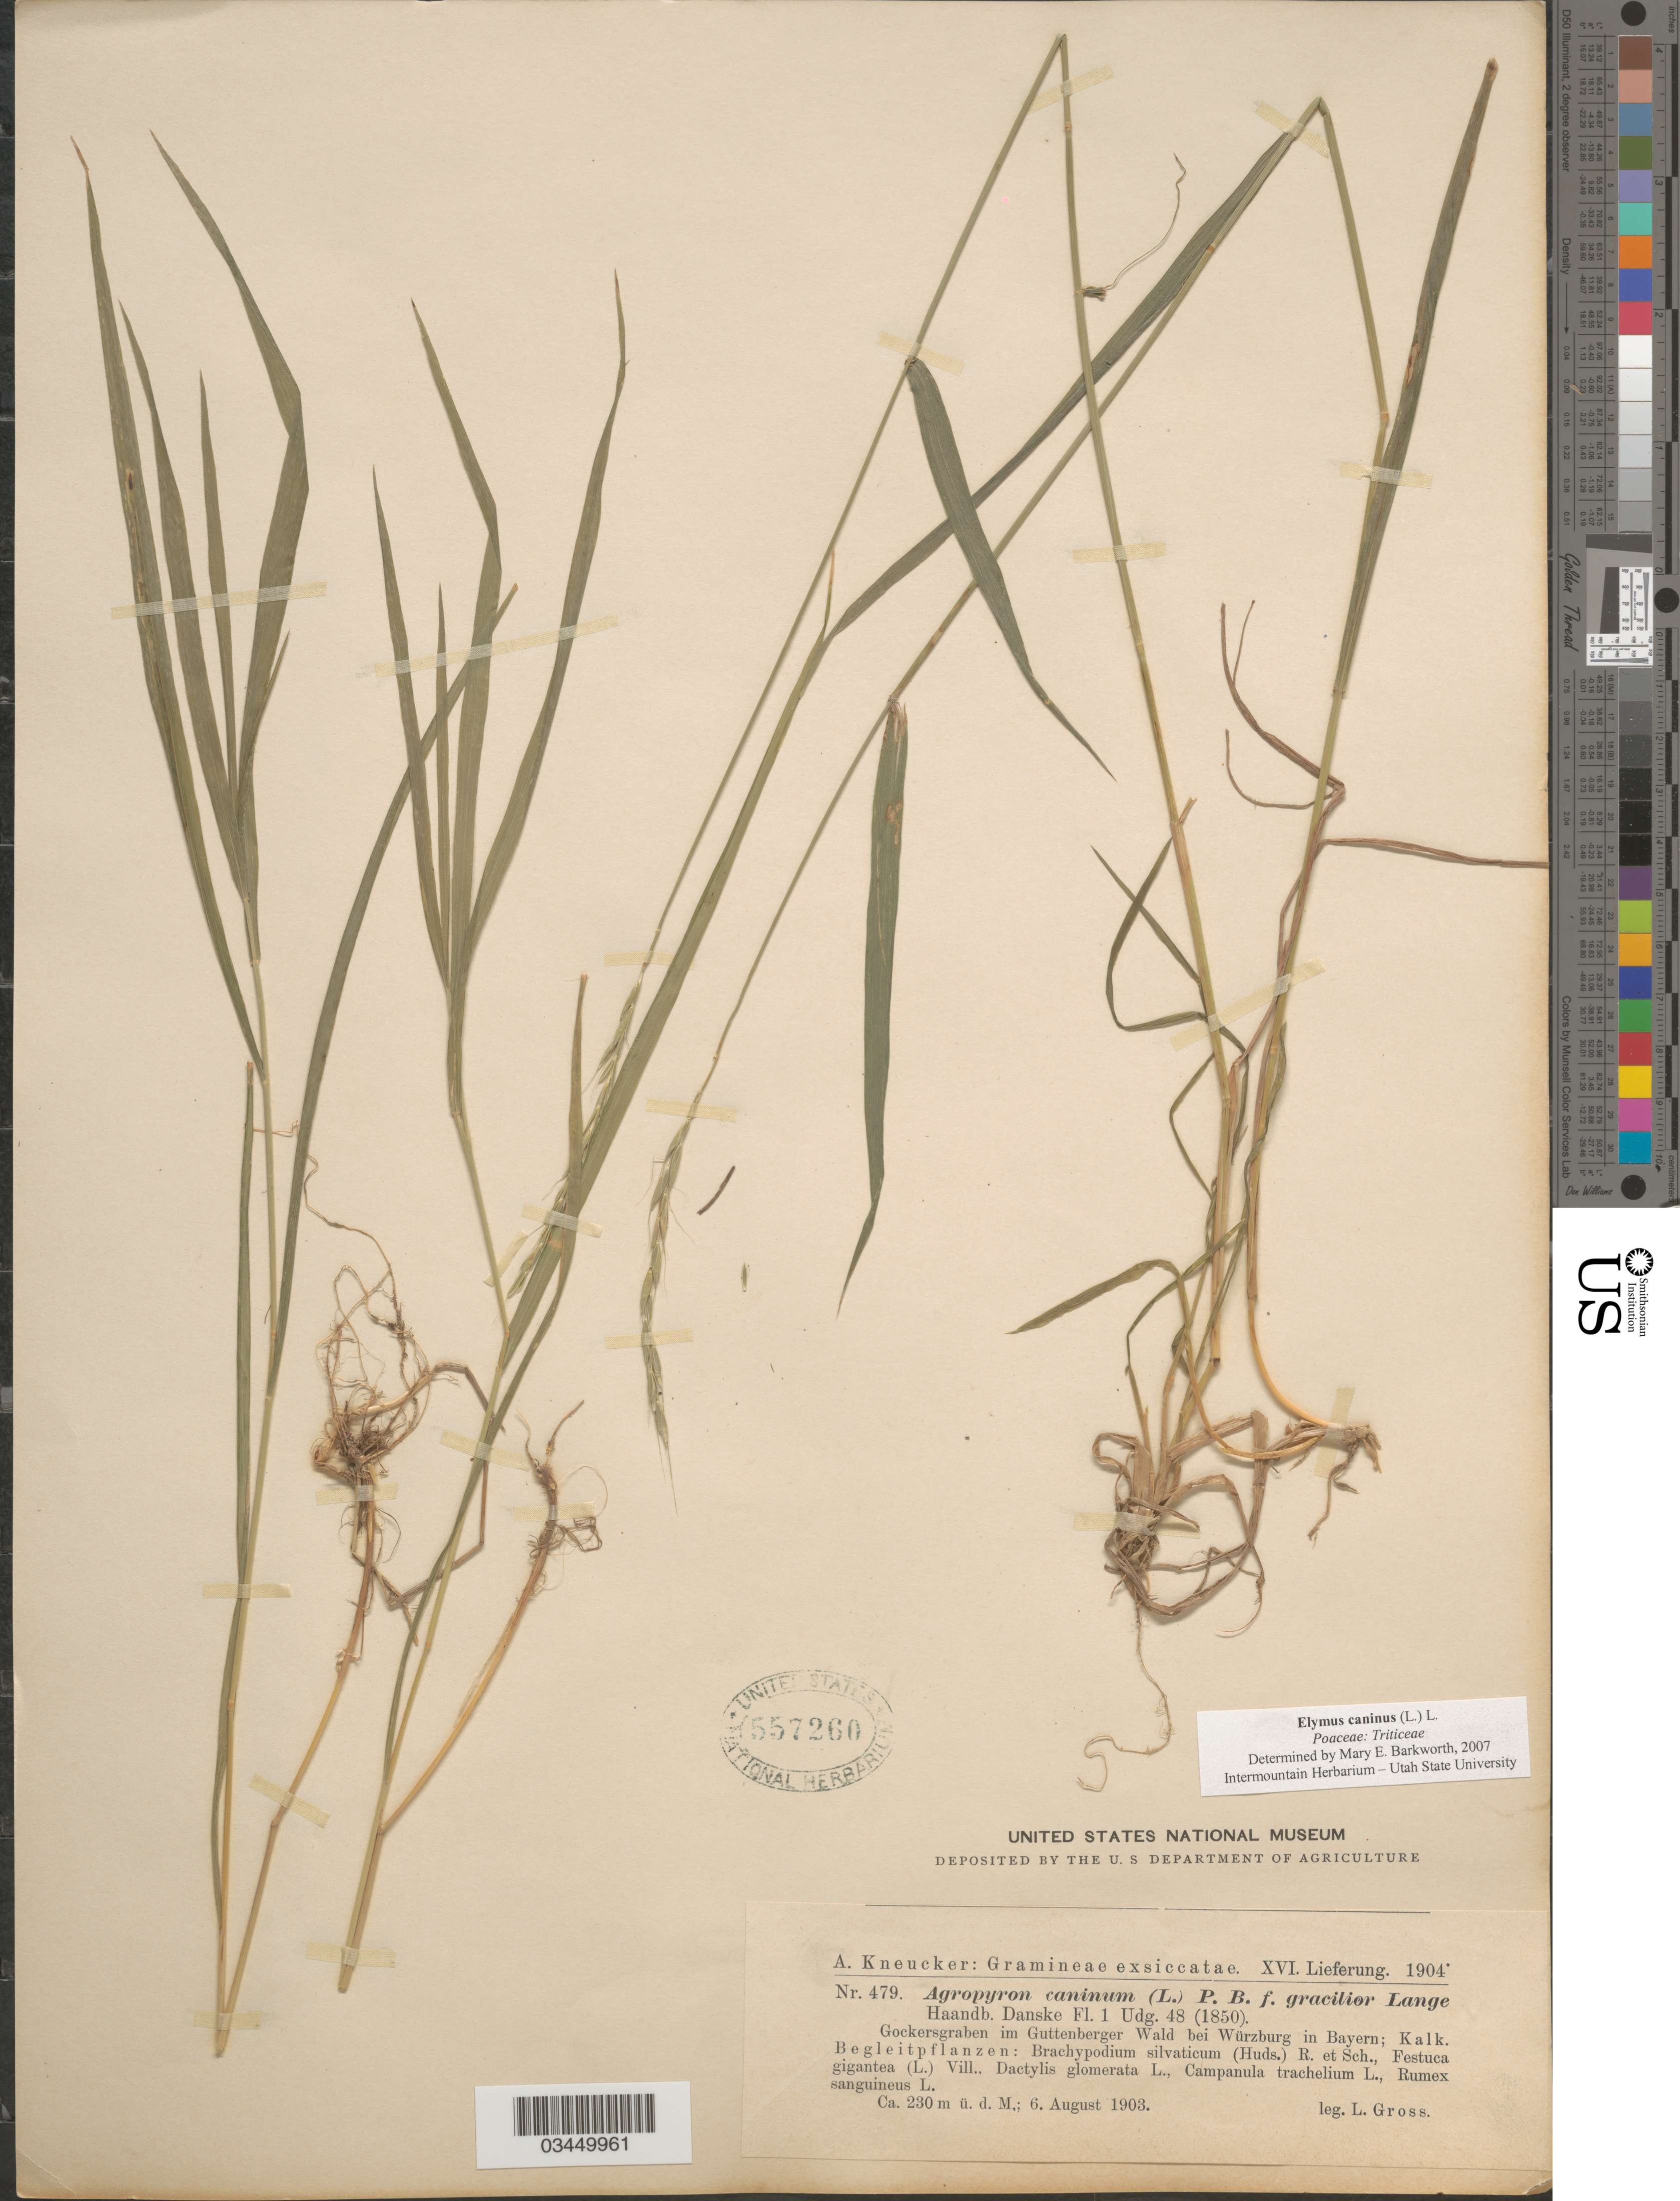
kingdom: Plantae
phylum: Tracheophyta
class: Liliopsida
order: Poales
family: Poaceae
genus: Elymus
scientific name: Elymus caninus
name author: (L.) L.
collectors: L. Gross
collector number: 479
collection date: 1903-08-06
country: Germany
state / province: Bayern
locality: Gockersgraben im Guttenberger Wald bei Würzburg in Bayern.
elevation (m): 230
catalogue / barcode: US 557260